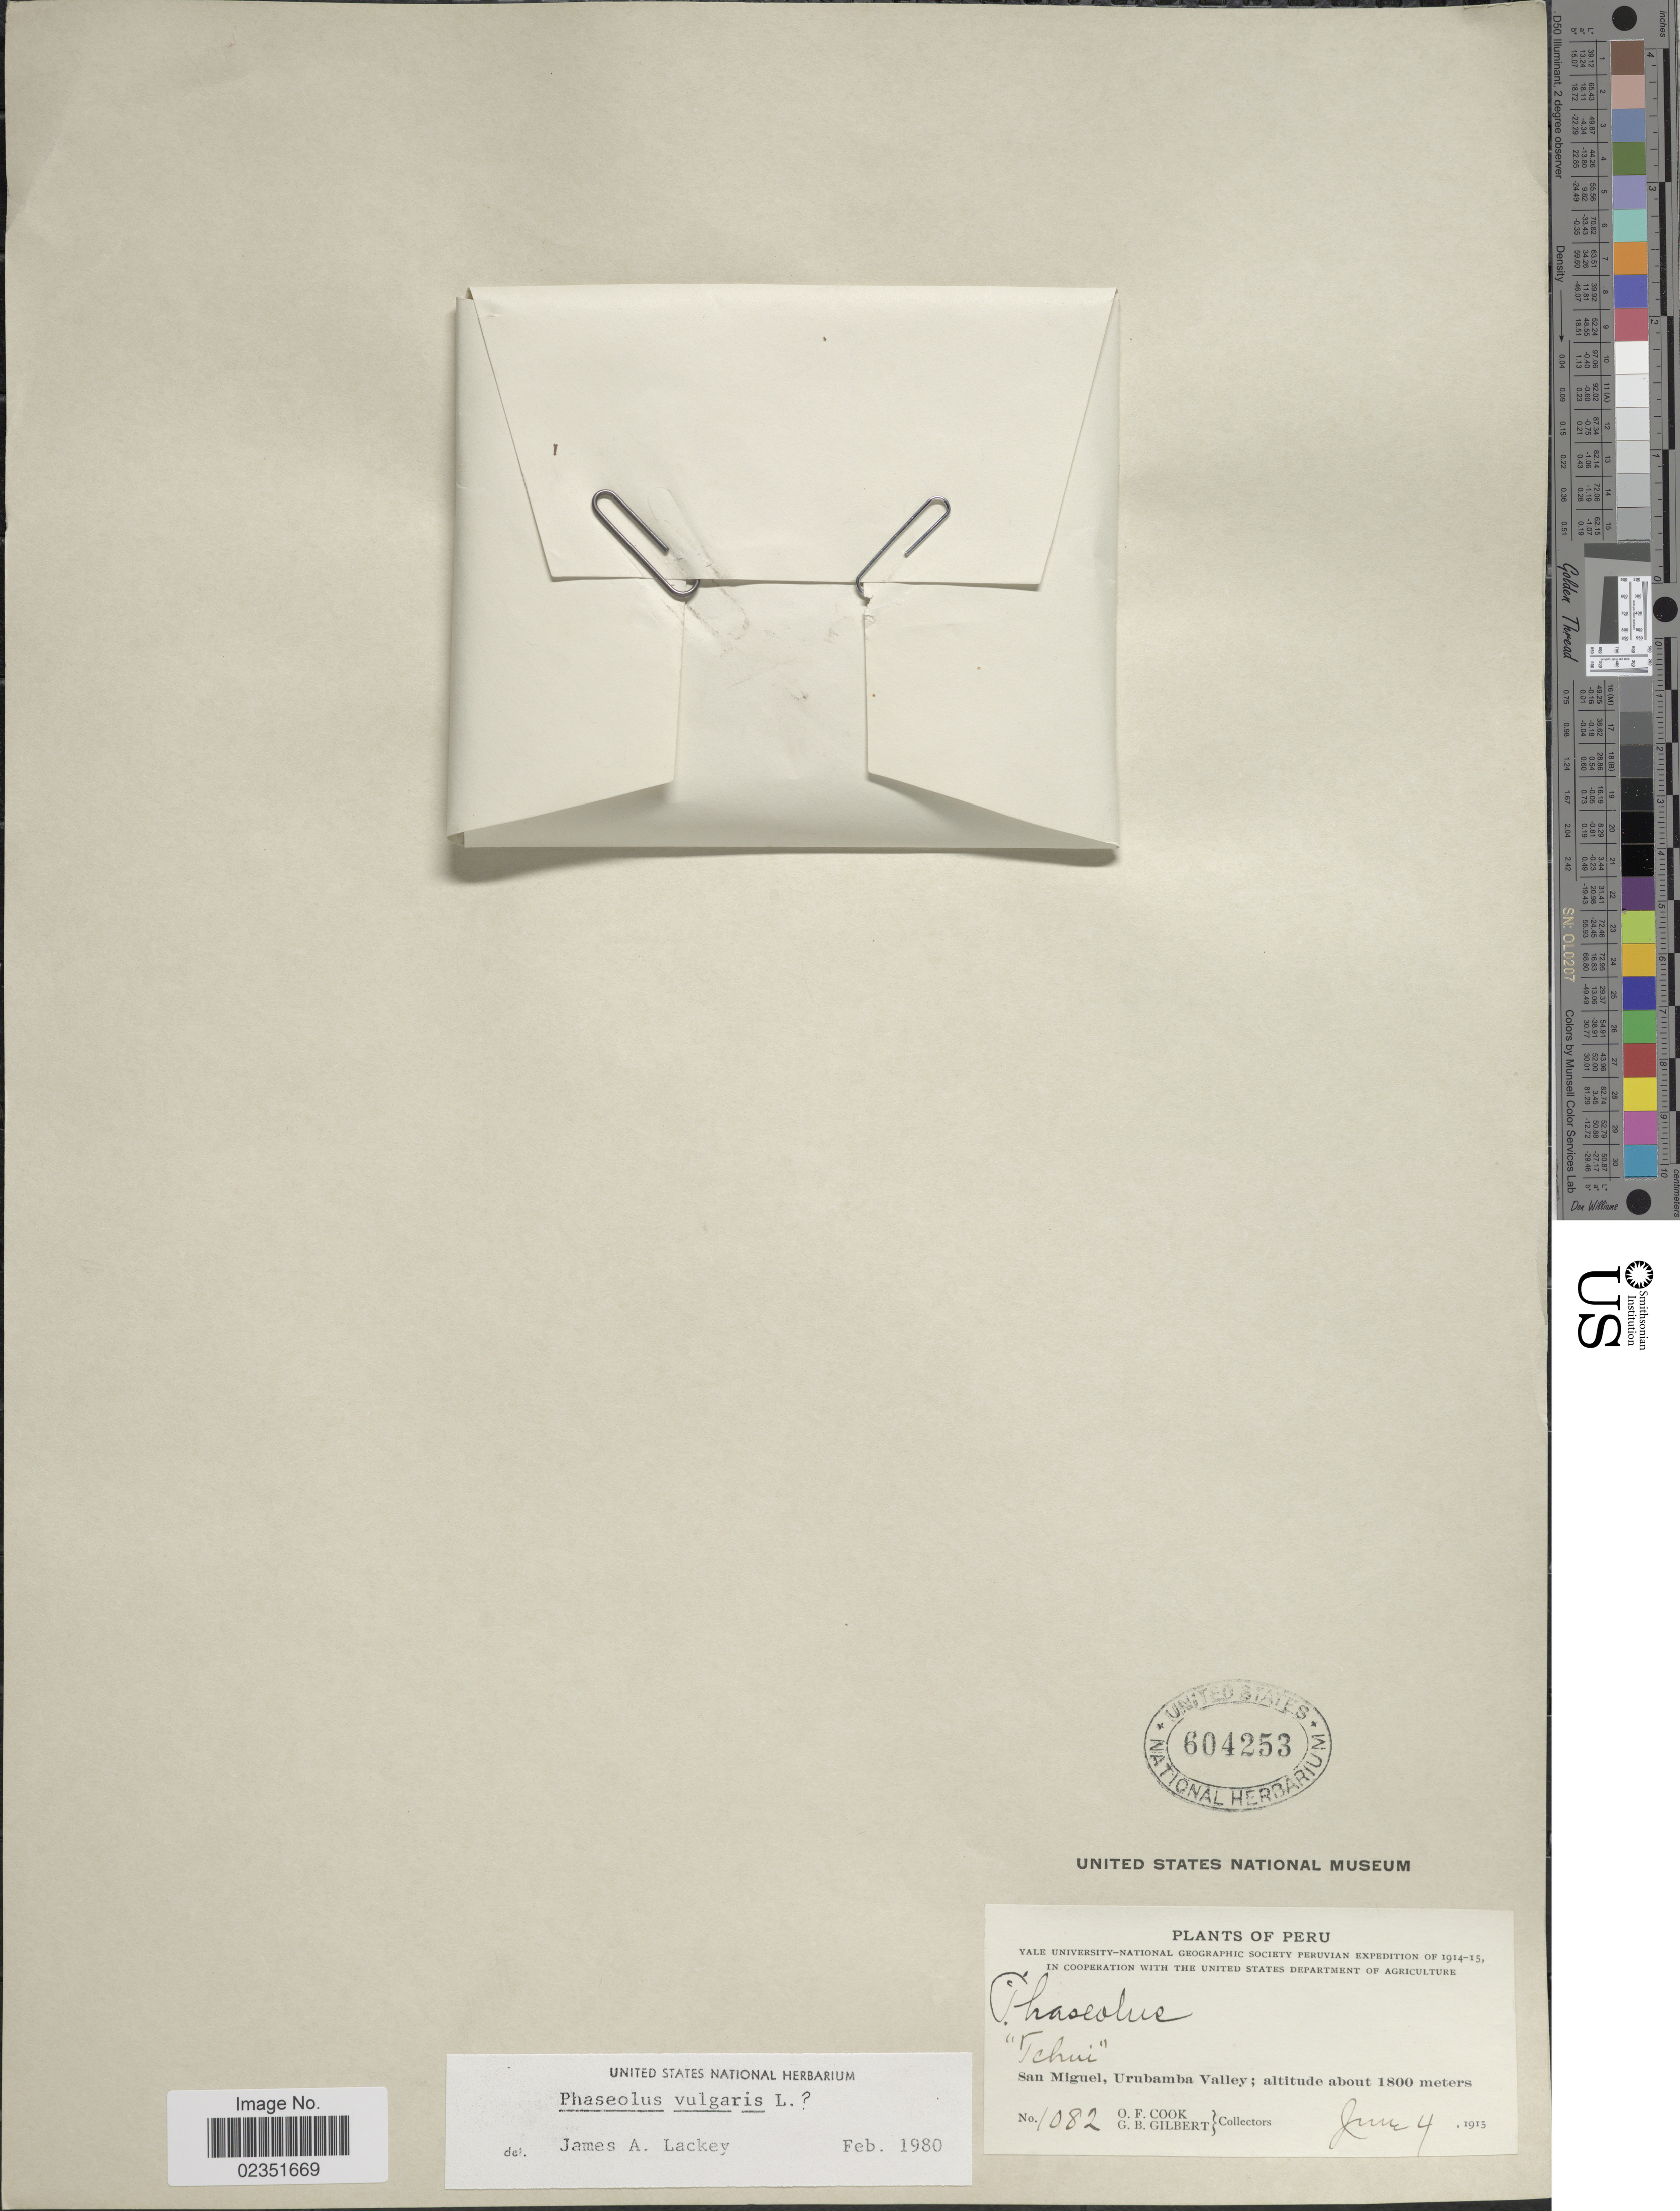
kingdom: Plantae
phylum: Tracheophyta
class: Magnoliopsida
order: Fabales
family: Fabaceae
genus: Phaseolus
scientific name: Phaseolus vulgaris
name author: L.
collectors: O. F. Cook & G. B. Gilbert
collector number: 1082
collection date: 1915-06-04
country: Peru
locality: San Miguel, Urumbamba Valley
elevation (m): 1800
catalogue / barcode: US 604253